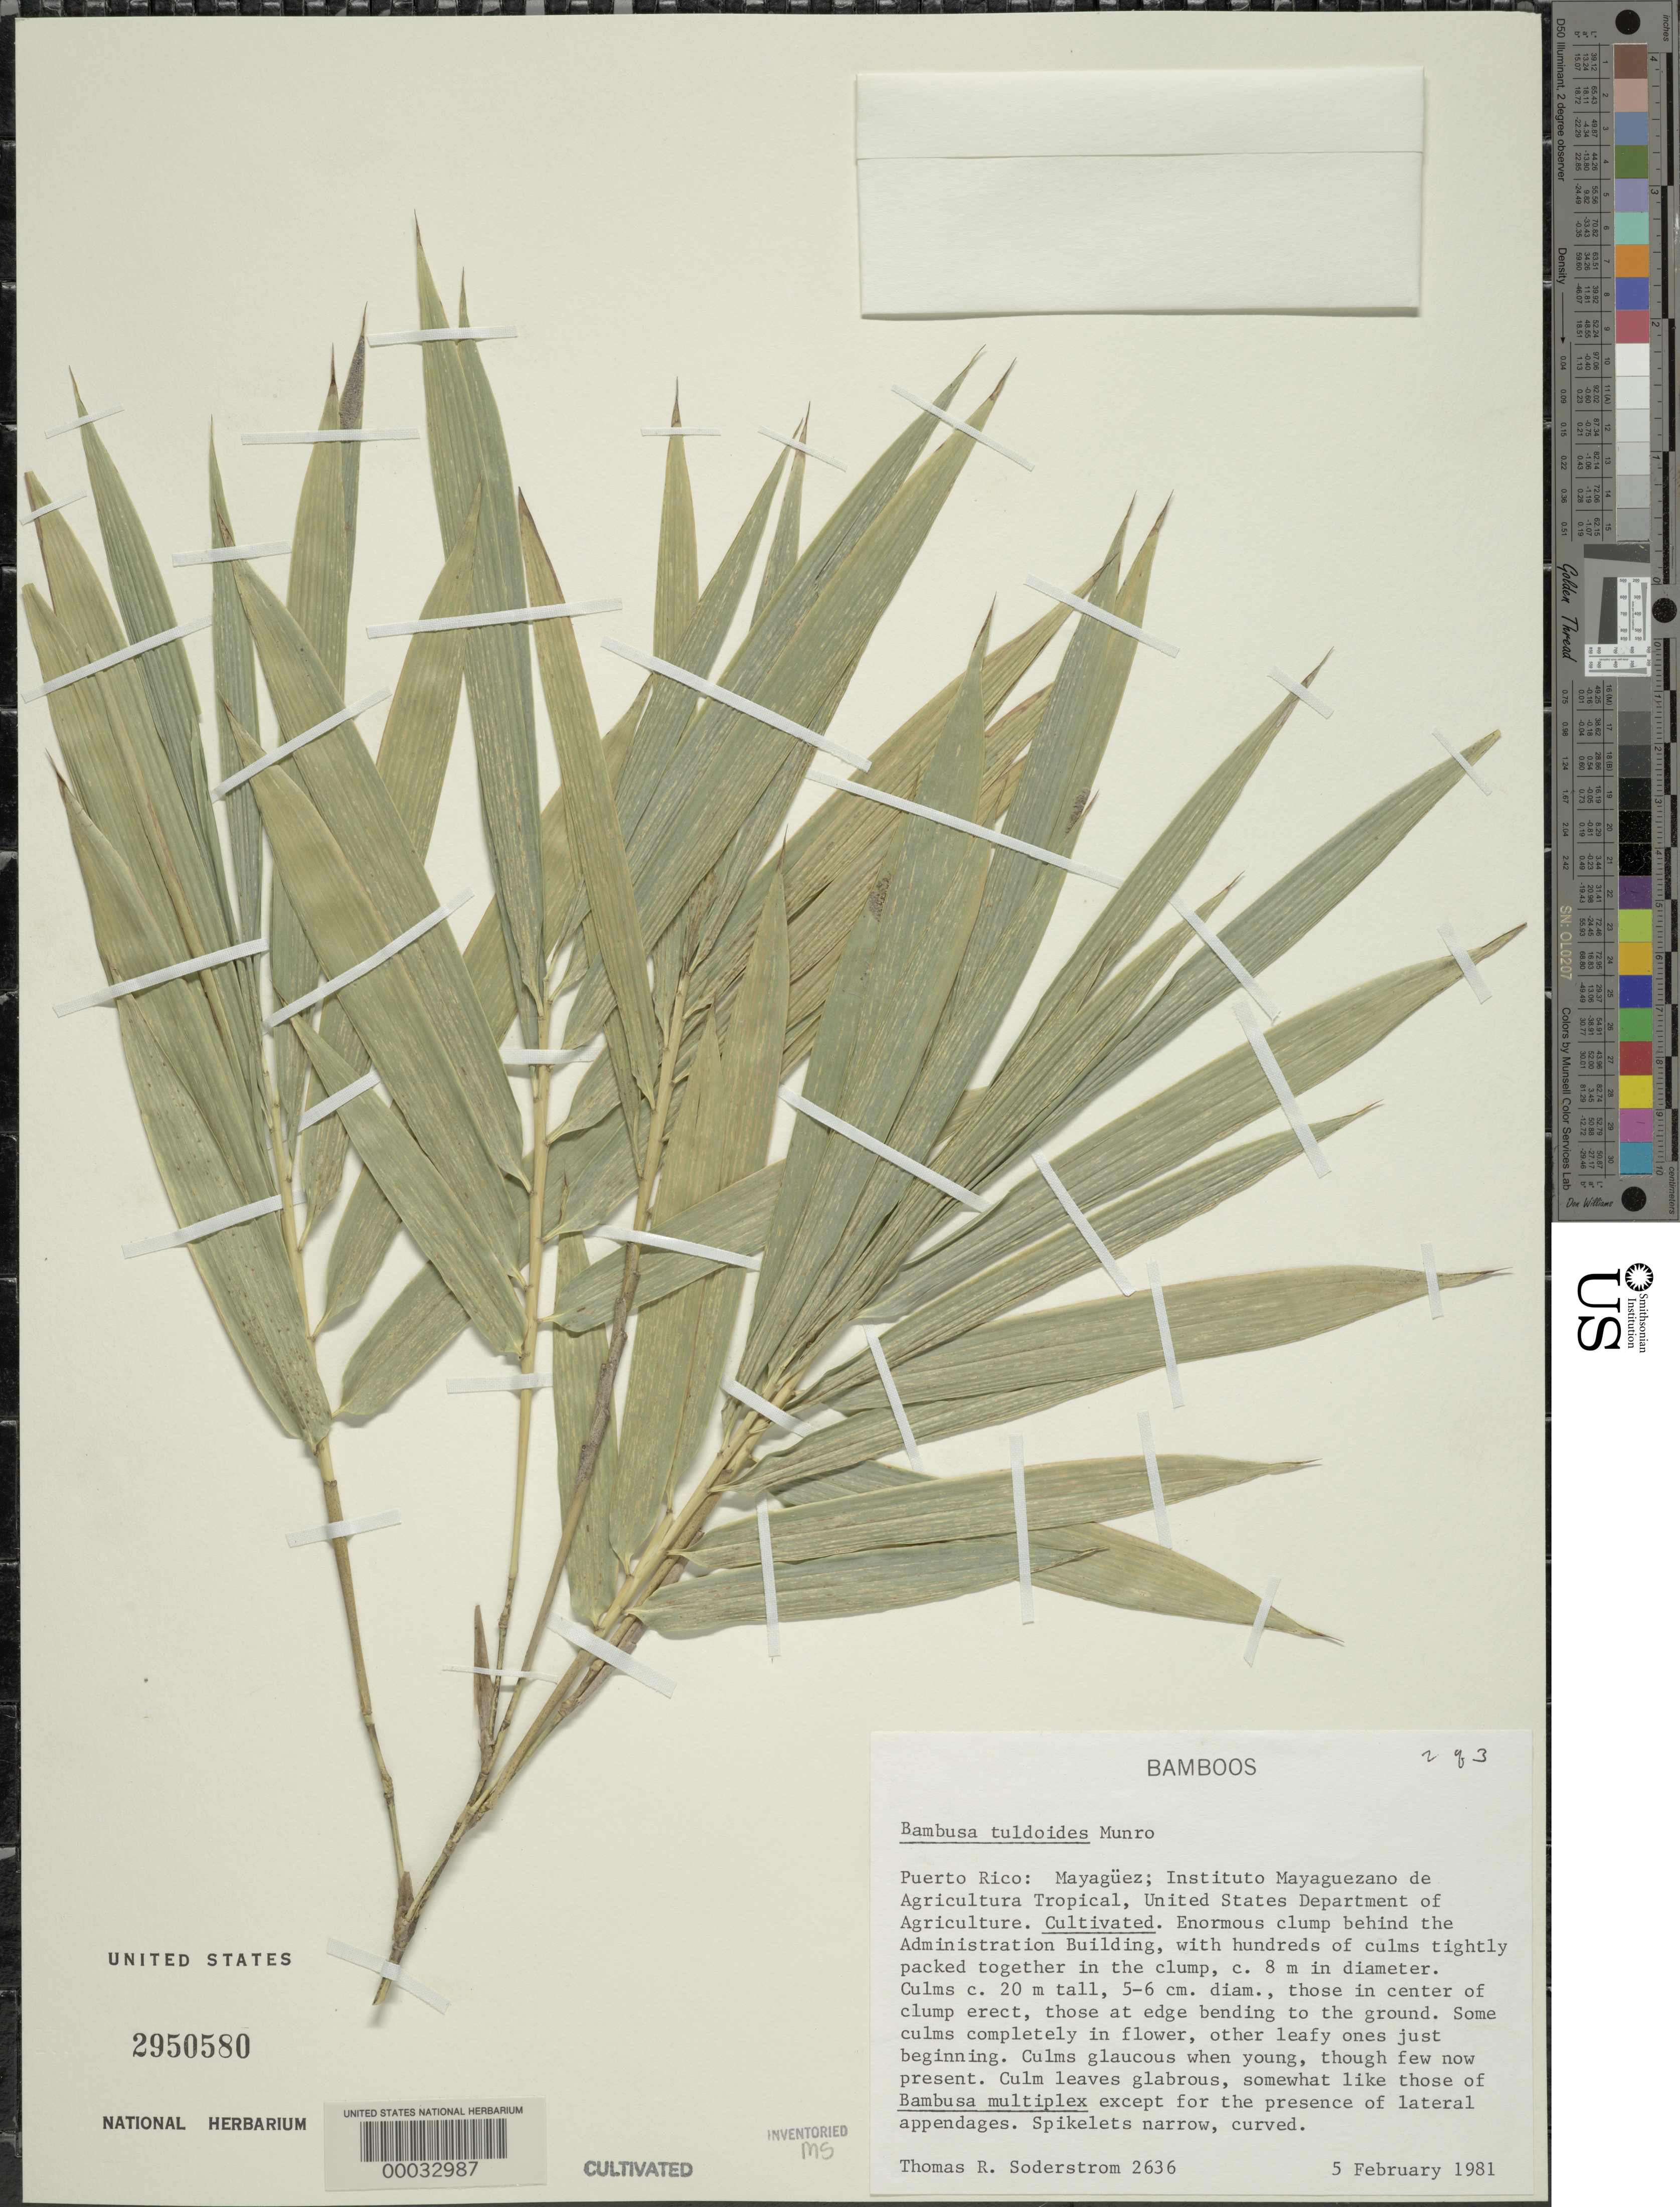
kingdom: Plantae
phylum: Tracheophyta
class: Liliopsida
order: Poales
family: Poaceae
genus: Bambusa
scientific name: Bambusa tuldoides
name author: Munro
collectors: T. R. Soderstrom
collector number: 2636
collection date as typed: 05 Feb 1981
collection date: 1981-02-05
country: Puerto Rico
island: Greater Antilles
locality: Federal experimental station-mayeguez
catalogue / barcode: US 2950580